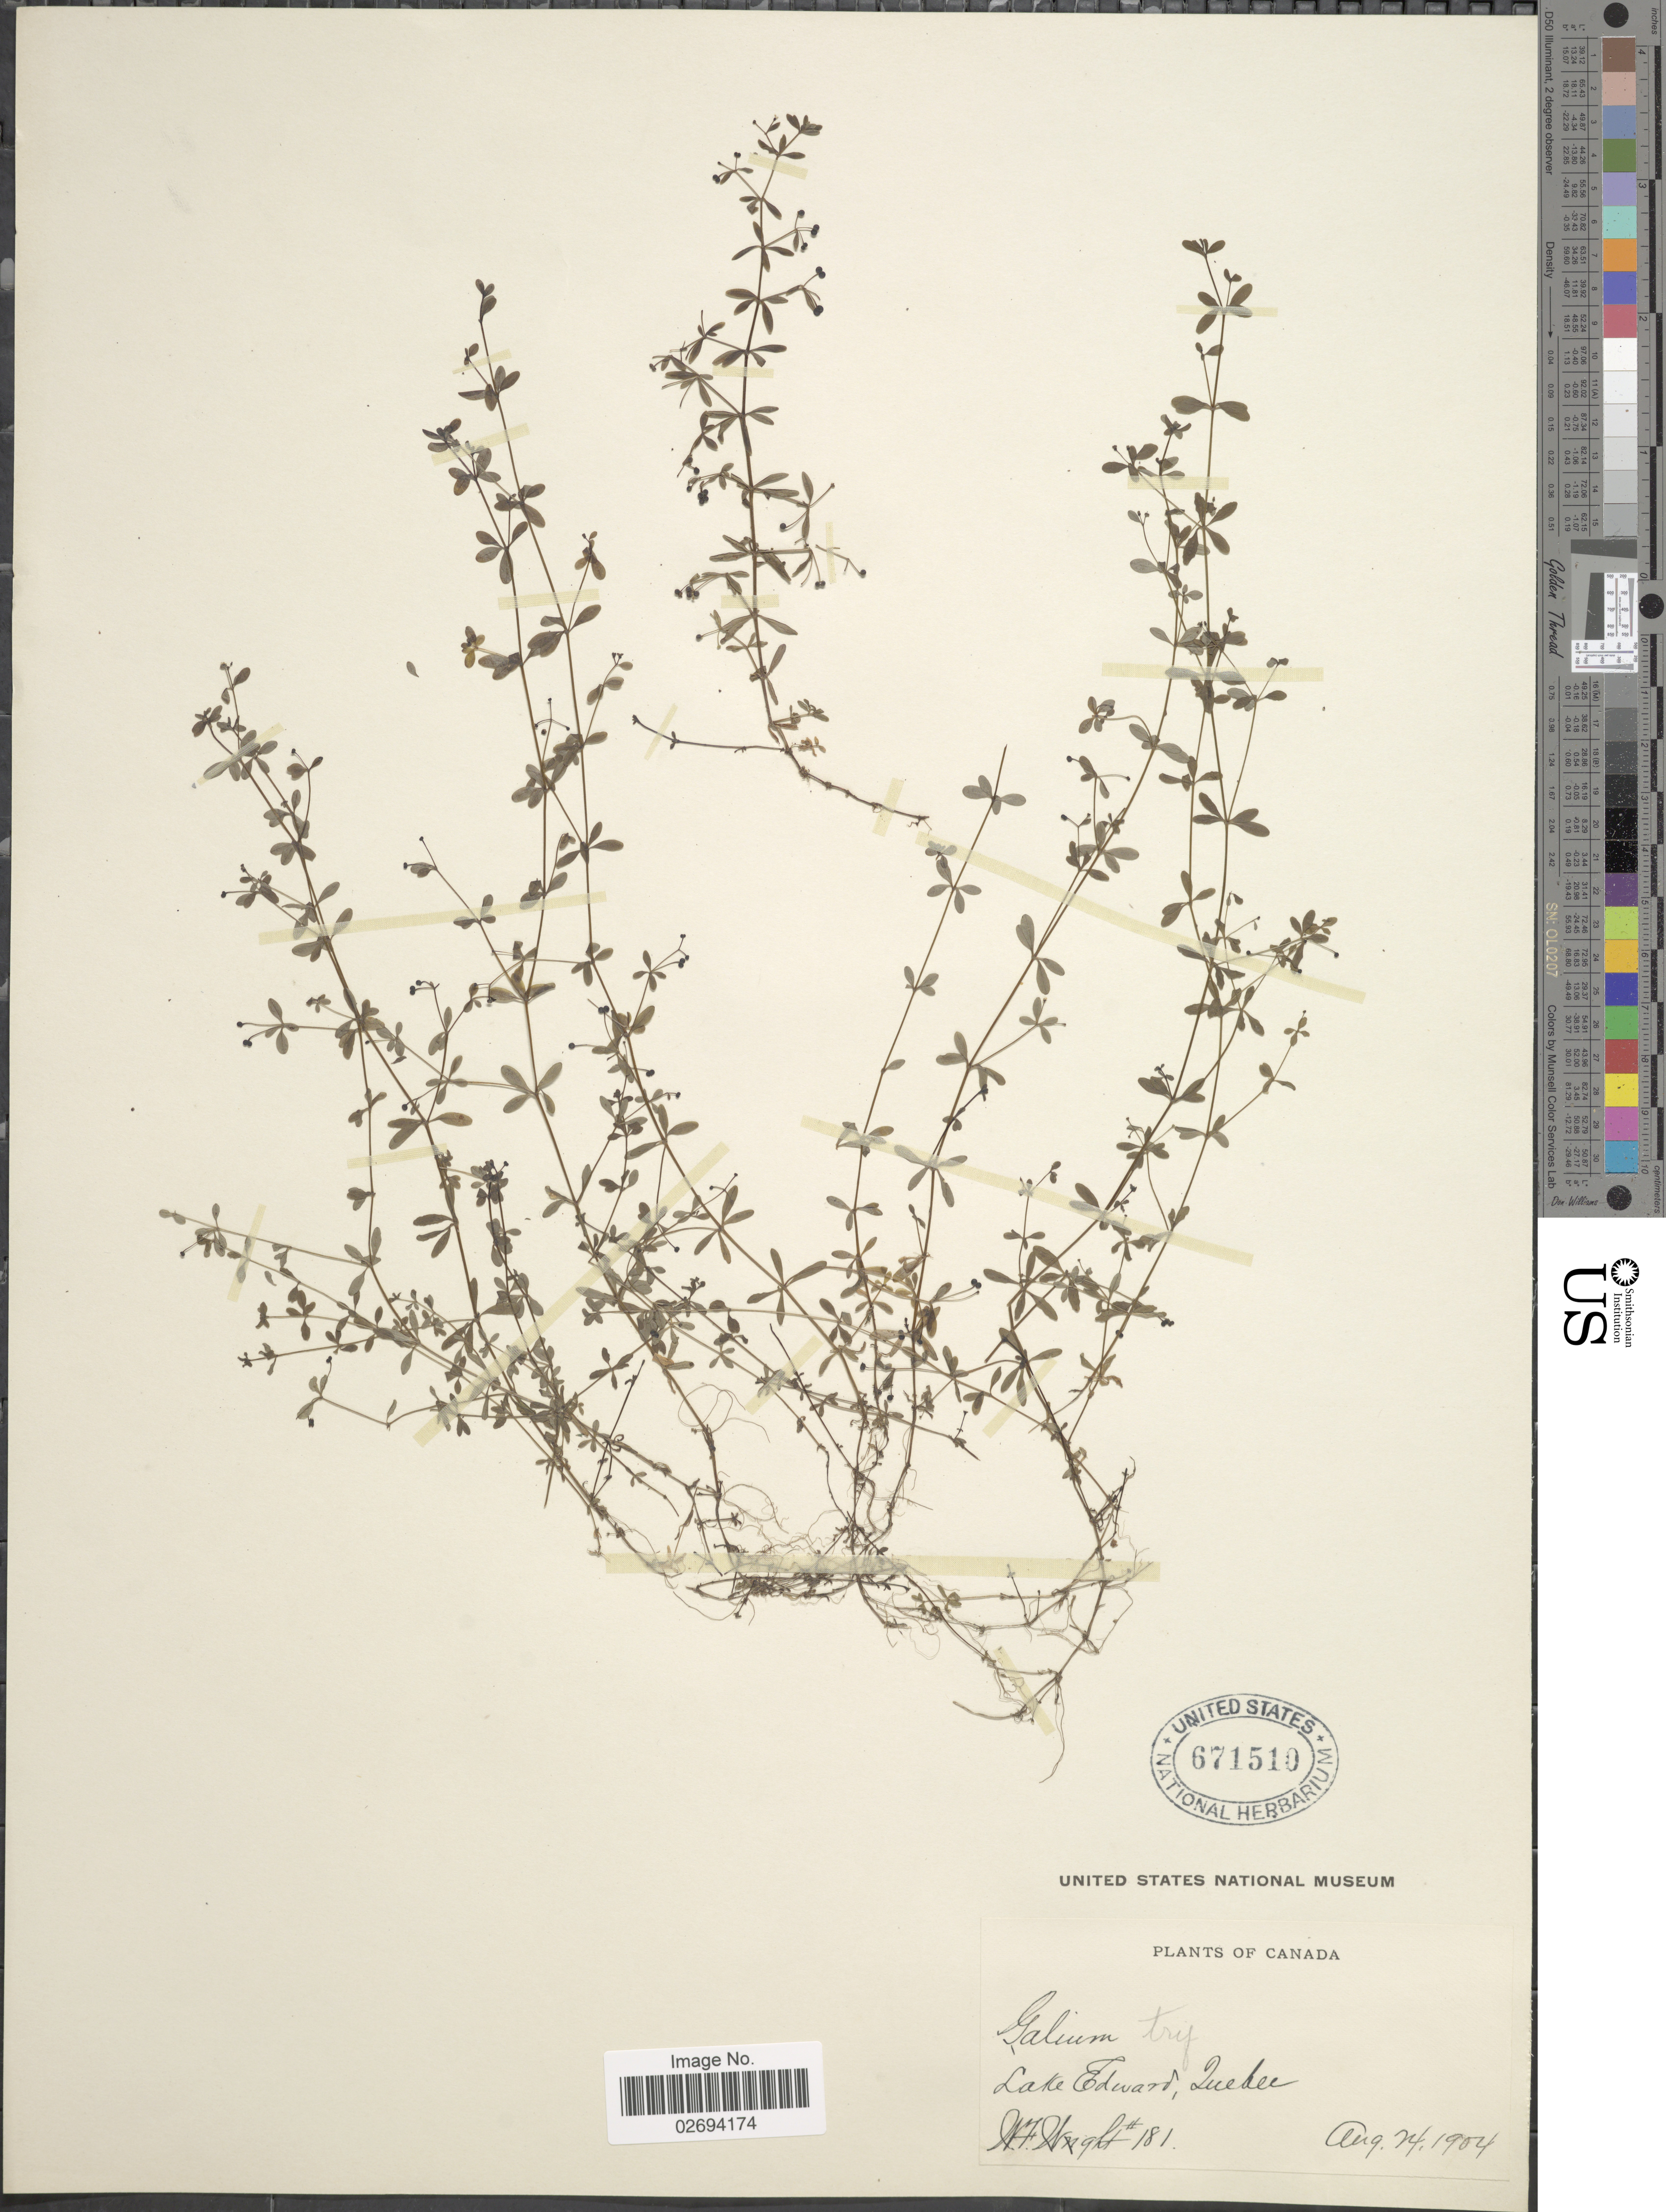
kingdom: Plantae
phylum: Tracheophyta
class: Magnoliopsida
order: Gentianales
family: Rubiaceae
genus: Galium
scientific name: Galium trifidum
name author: L.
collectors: W. F. Wright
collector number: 181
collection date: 1904-08-24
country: Canada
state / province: Quebec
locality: Lake Edward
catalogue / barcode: US 671510